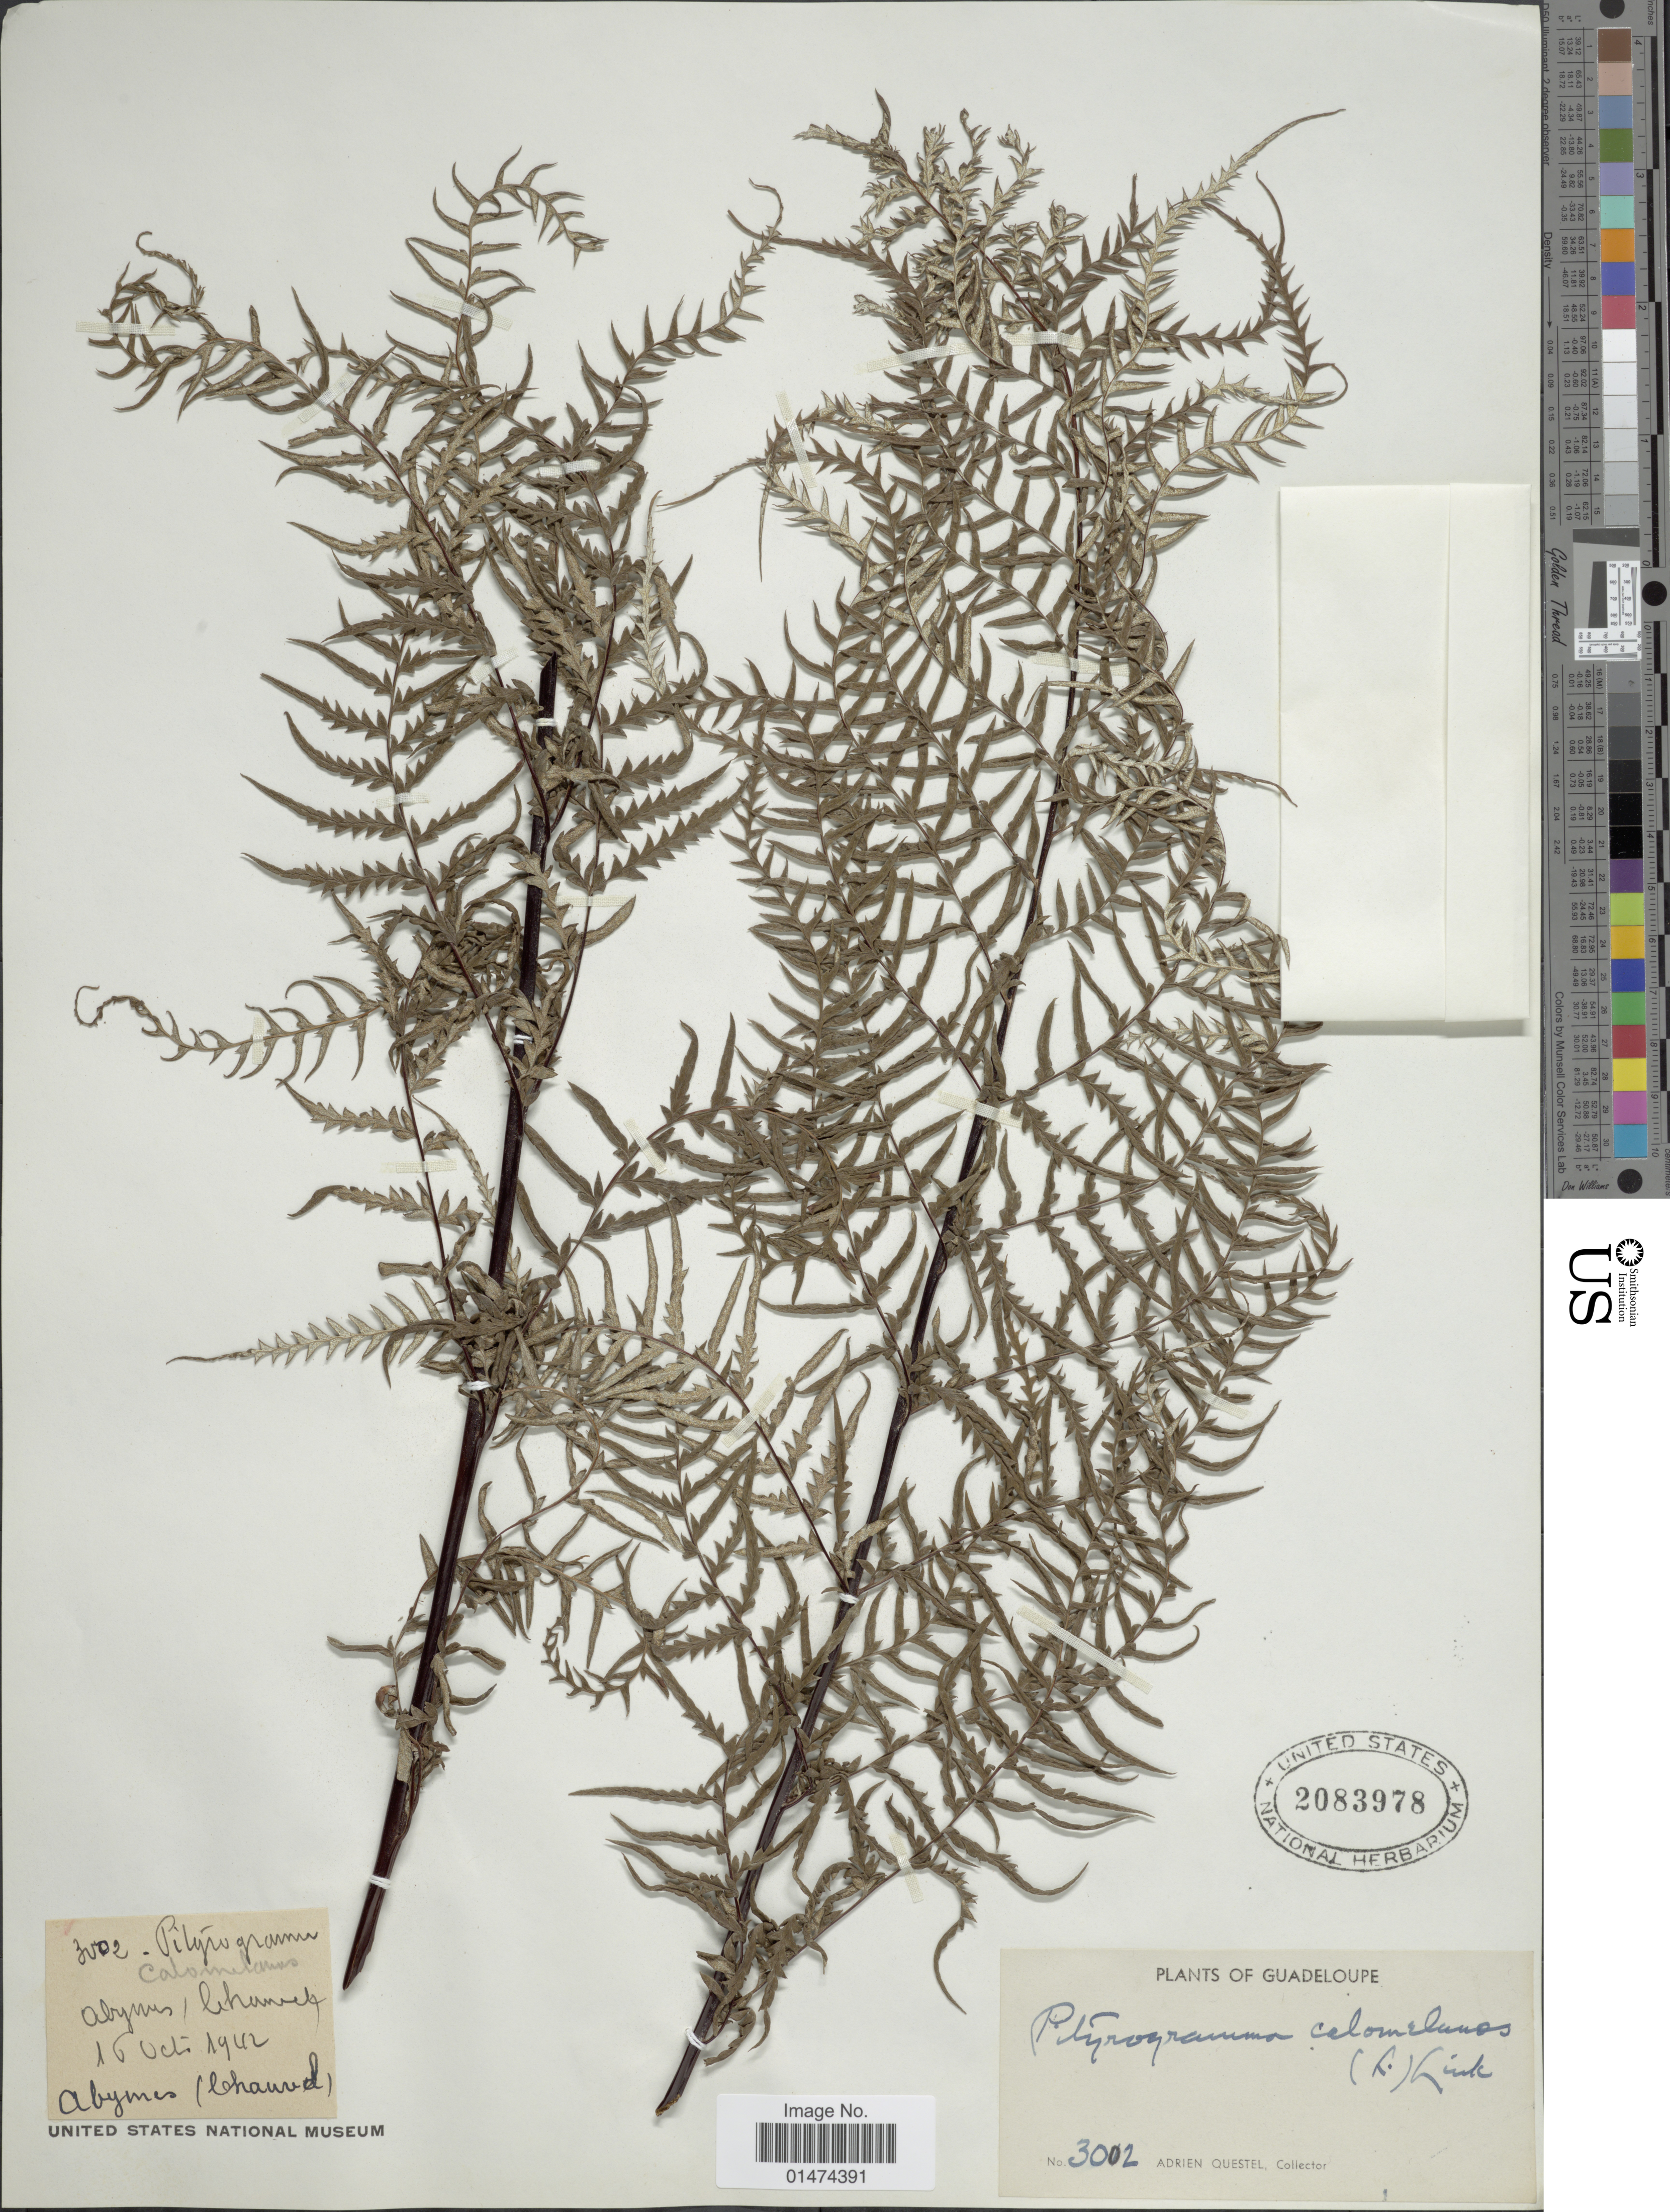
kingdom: Plantae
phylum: Tracheophyta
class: Polypodiopsida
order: Polypodiales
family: Pteridaceae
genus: Pityrogramma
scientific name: Pityrogramma calomelanos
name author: (L.) Link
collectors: A. Questel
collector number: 3002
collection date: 1942-09-16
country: Guadeloupe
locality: Plants of Guadeloupe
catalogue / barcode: US 2083978